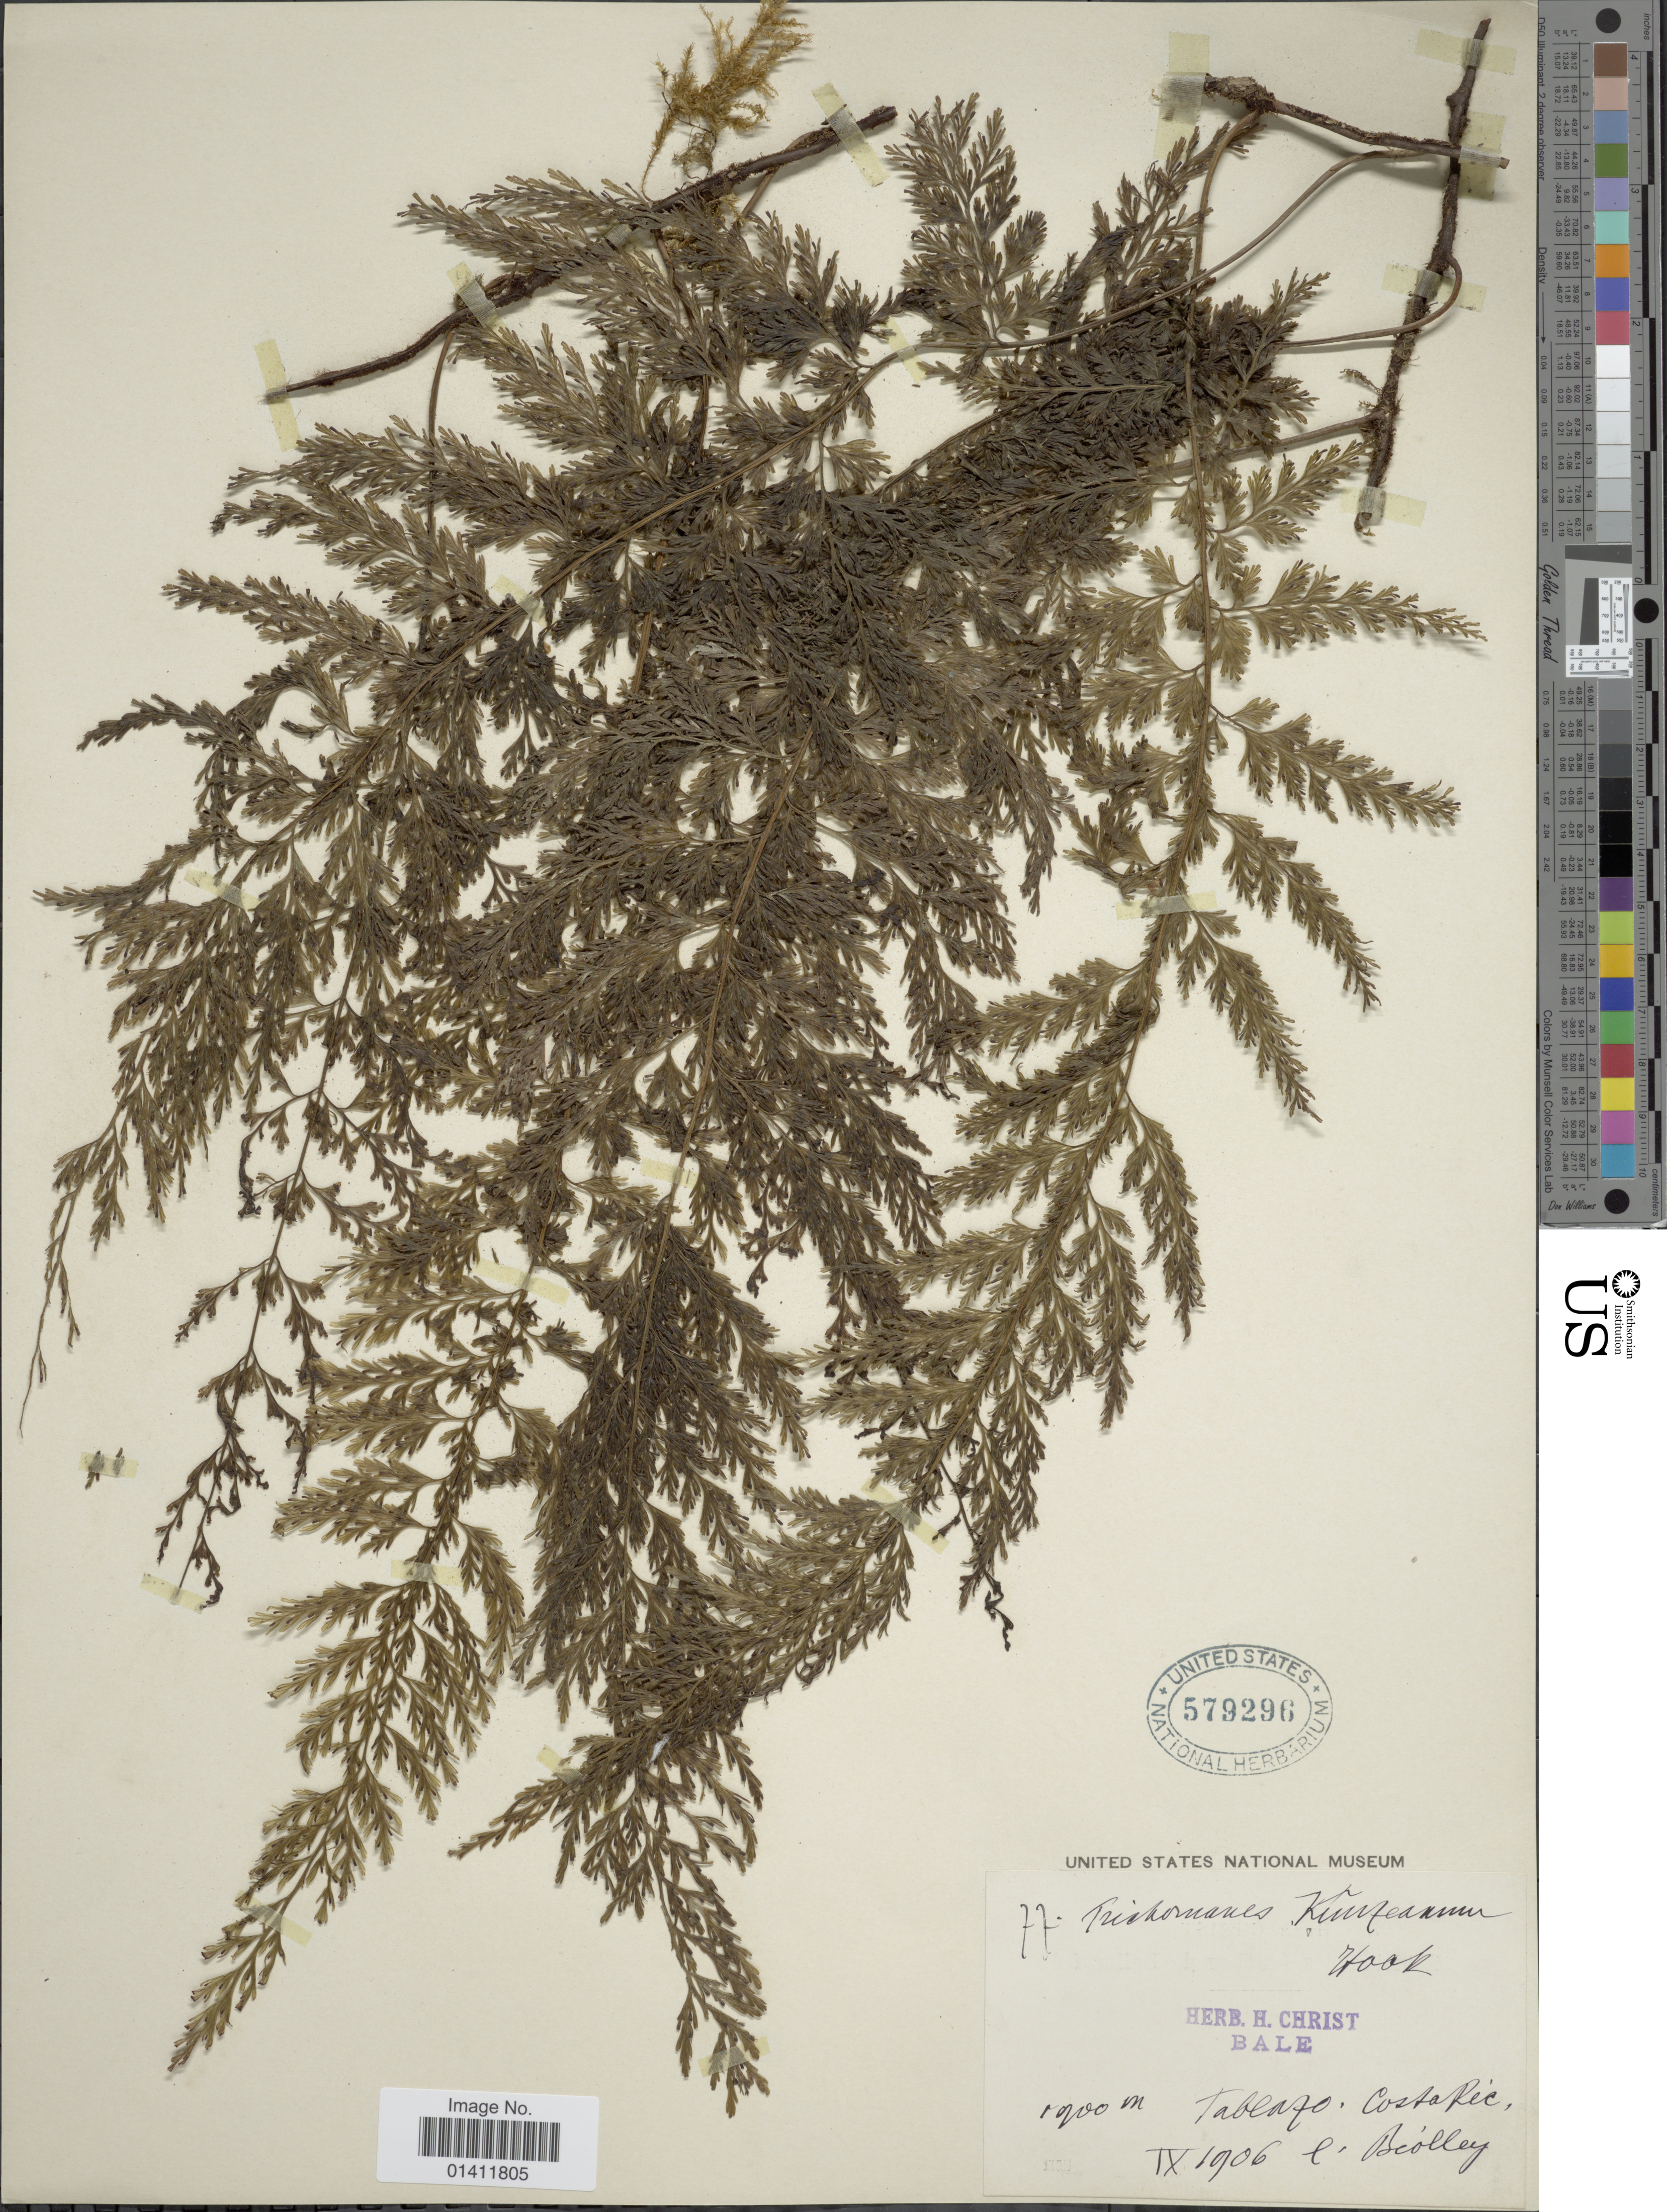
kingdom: Plantae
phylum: Tracheophyta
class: Polypodiopsida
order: Hymenophyllales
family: Hymenophyllaceae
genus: Vandenboschia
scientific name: Vandenboschia radicans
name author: (Sw.) Copel.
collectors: P. Biolley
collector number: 77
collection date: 1906-09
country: Costa Rica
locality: Tablazo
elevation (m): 1900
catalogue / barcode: US 579296